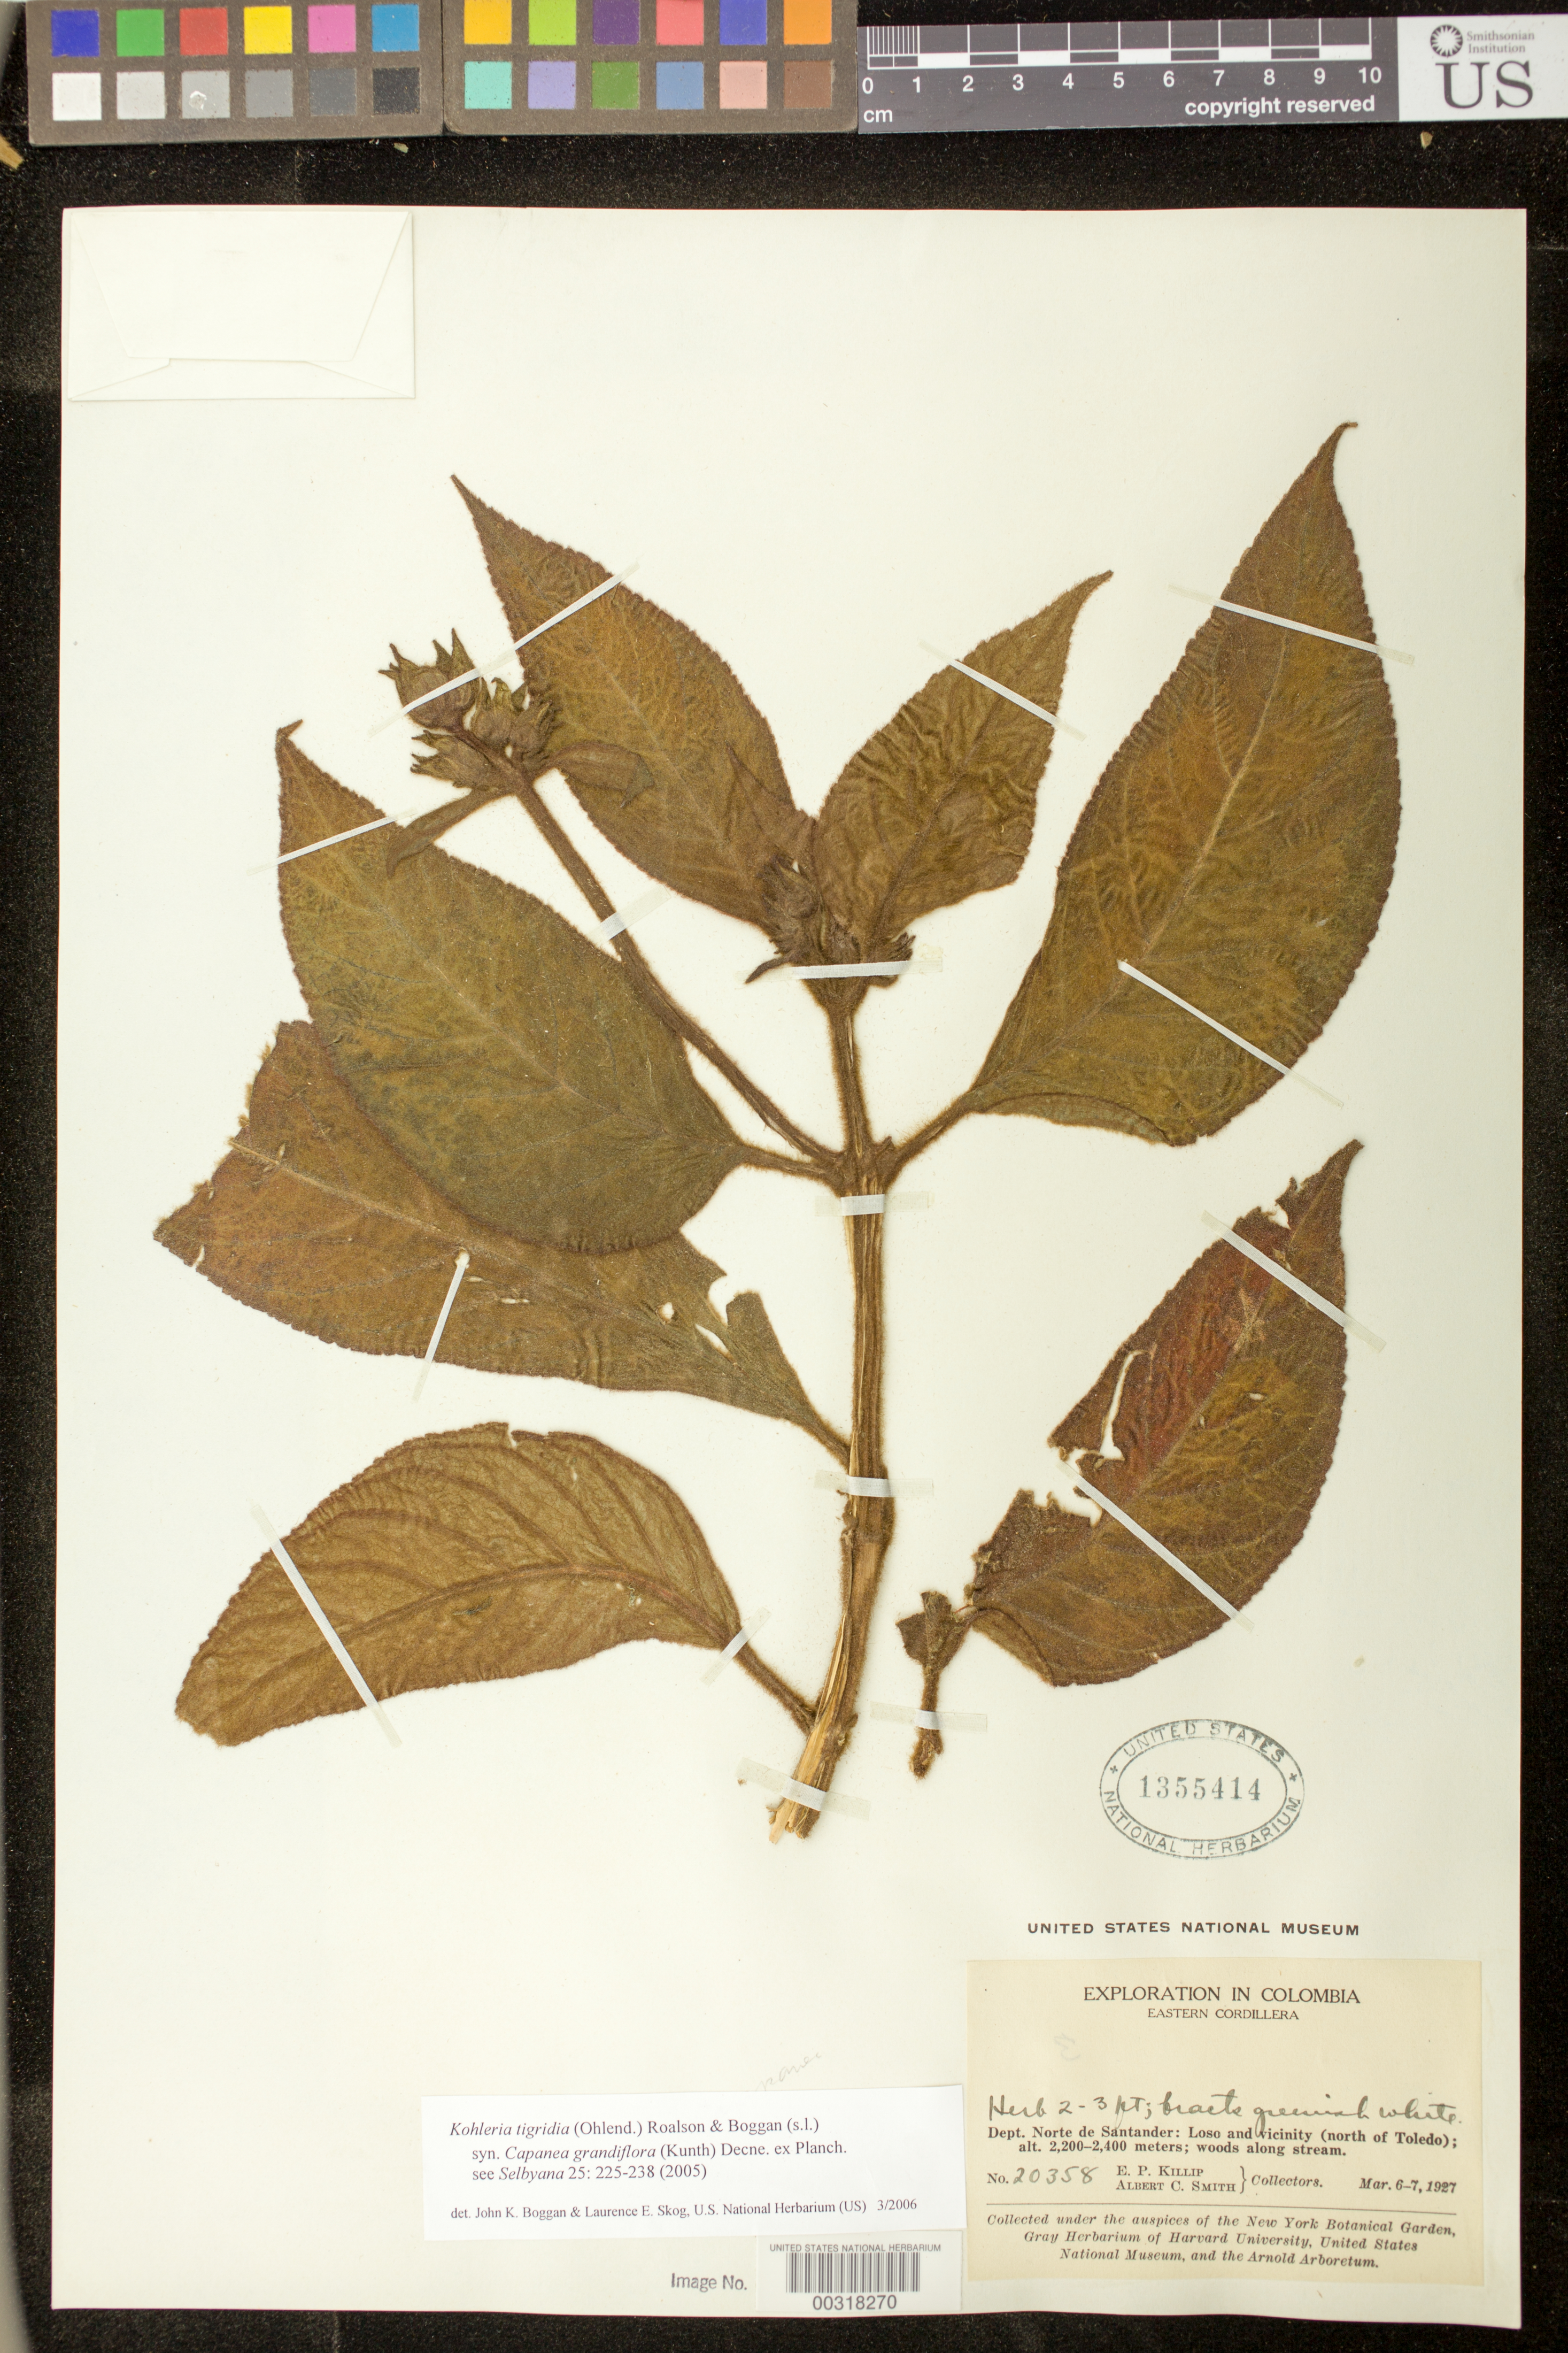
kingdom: Plantae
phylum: Tracheophyta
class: Magnoliopsida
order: Lamiales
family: Gesneriaceae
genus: Kohleria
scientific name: Kohleria tigridia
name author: (Ohlend.) Roalson & Boggan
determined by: Boggan, J. K.; Skog, L. E.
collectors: E. P. Killip & A. C. Smith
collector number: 20358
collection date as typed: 6-7 Mar 1927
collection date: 1927-03-06/1927-03-07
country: Colombia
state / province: Norte de Santander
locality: Eastern Cordillera, Loso and vicinity (N of Toledo)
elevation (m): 2200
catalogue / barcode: US 1355414